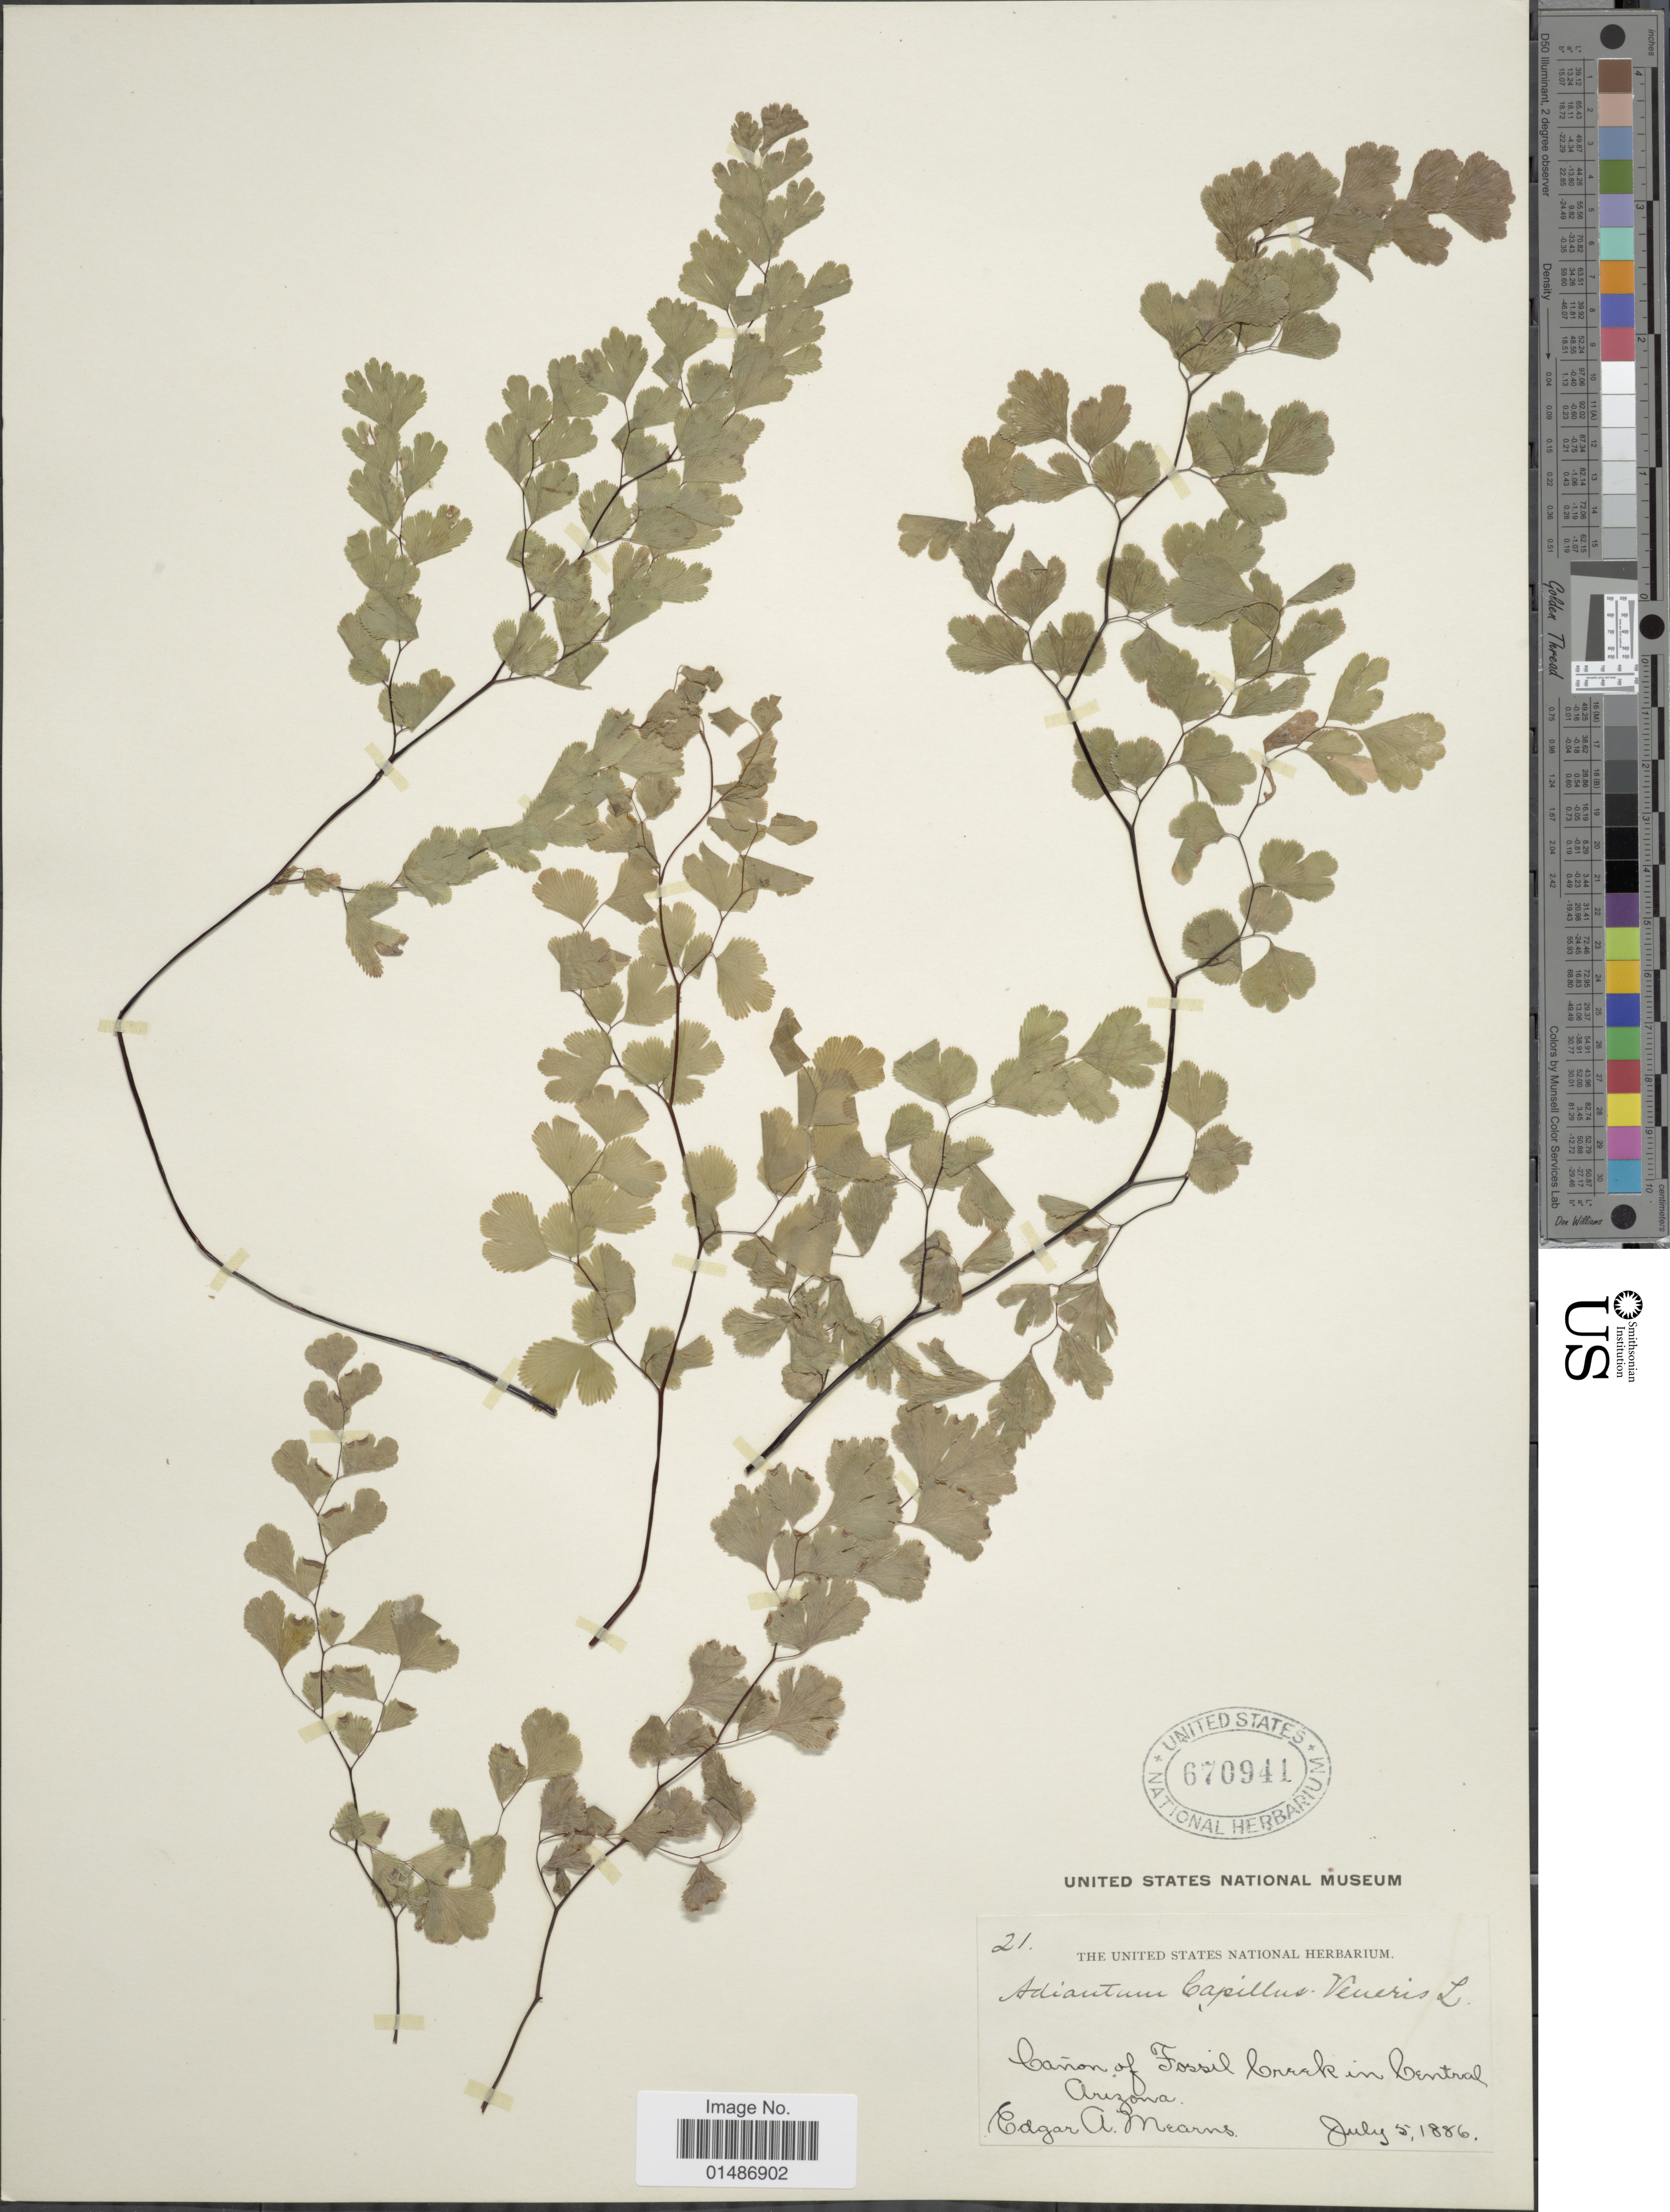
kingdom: Plantae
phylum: Tracheophyta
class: Polypodiopsida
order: Polypodiales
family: Pteridaceae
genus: Adiantum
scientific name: Adiantum capillus-veneris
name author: L.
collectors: E. A. Mearns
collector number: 21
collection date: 1886-07-05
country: United States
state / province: Arizona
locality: Cañon of Fossil Creek in Central Arizona.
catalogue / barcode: US 670941